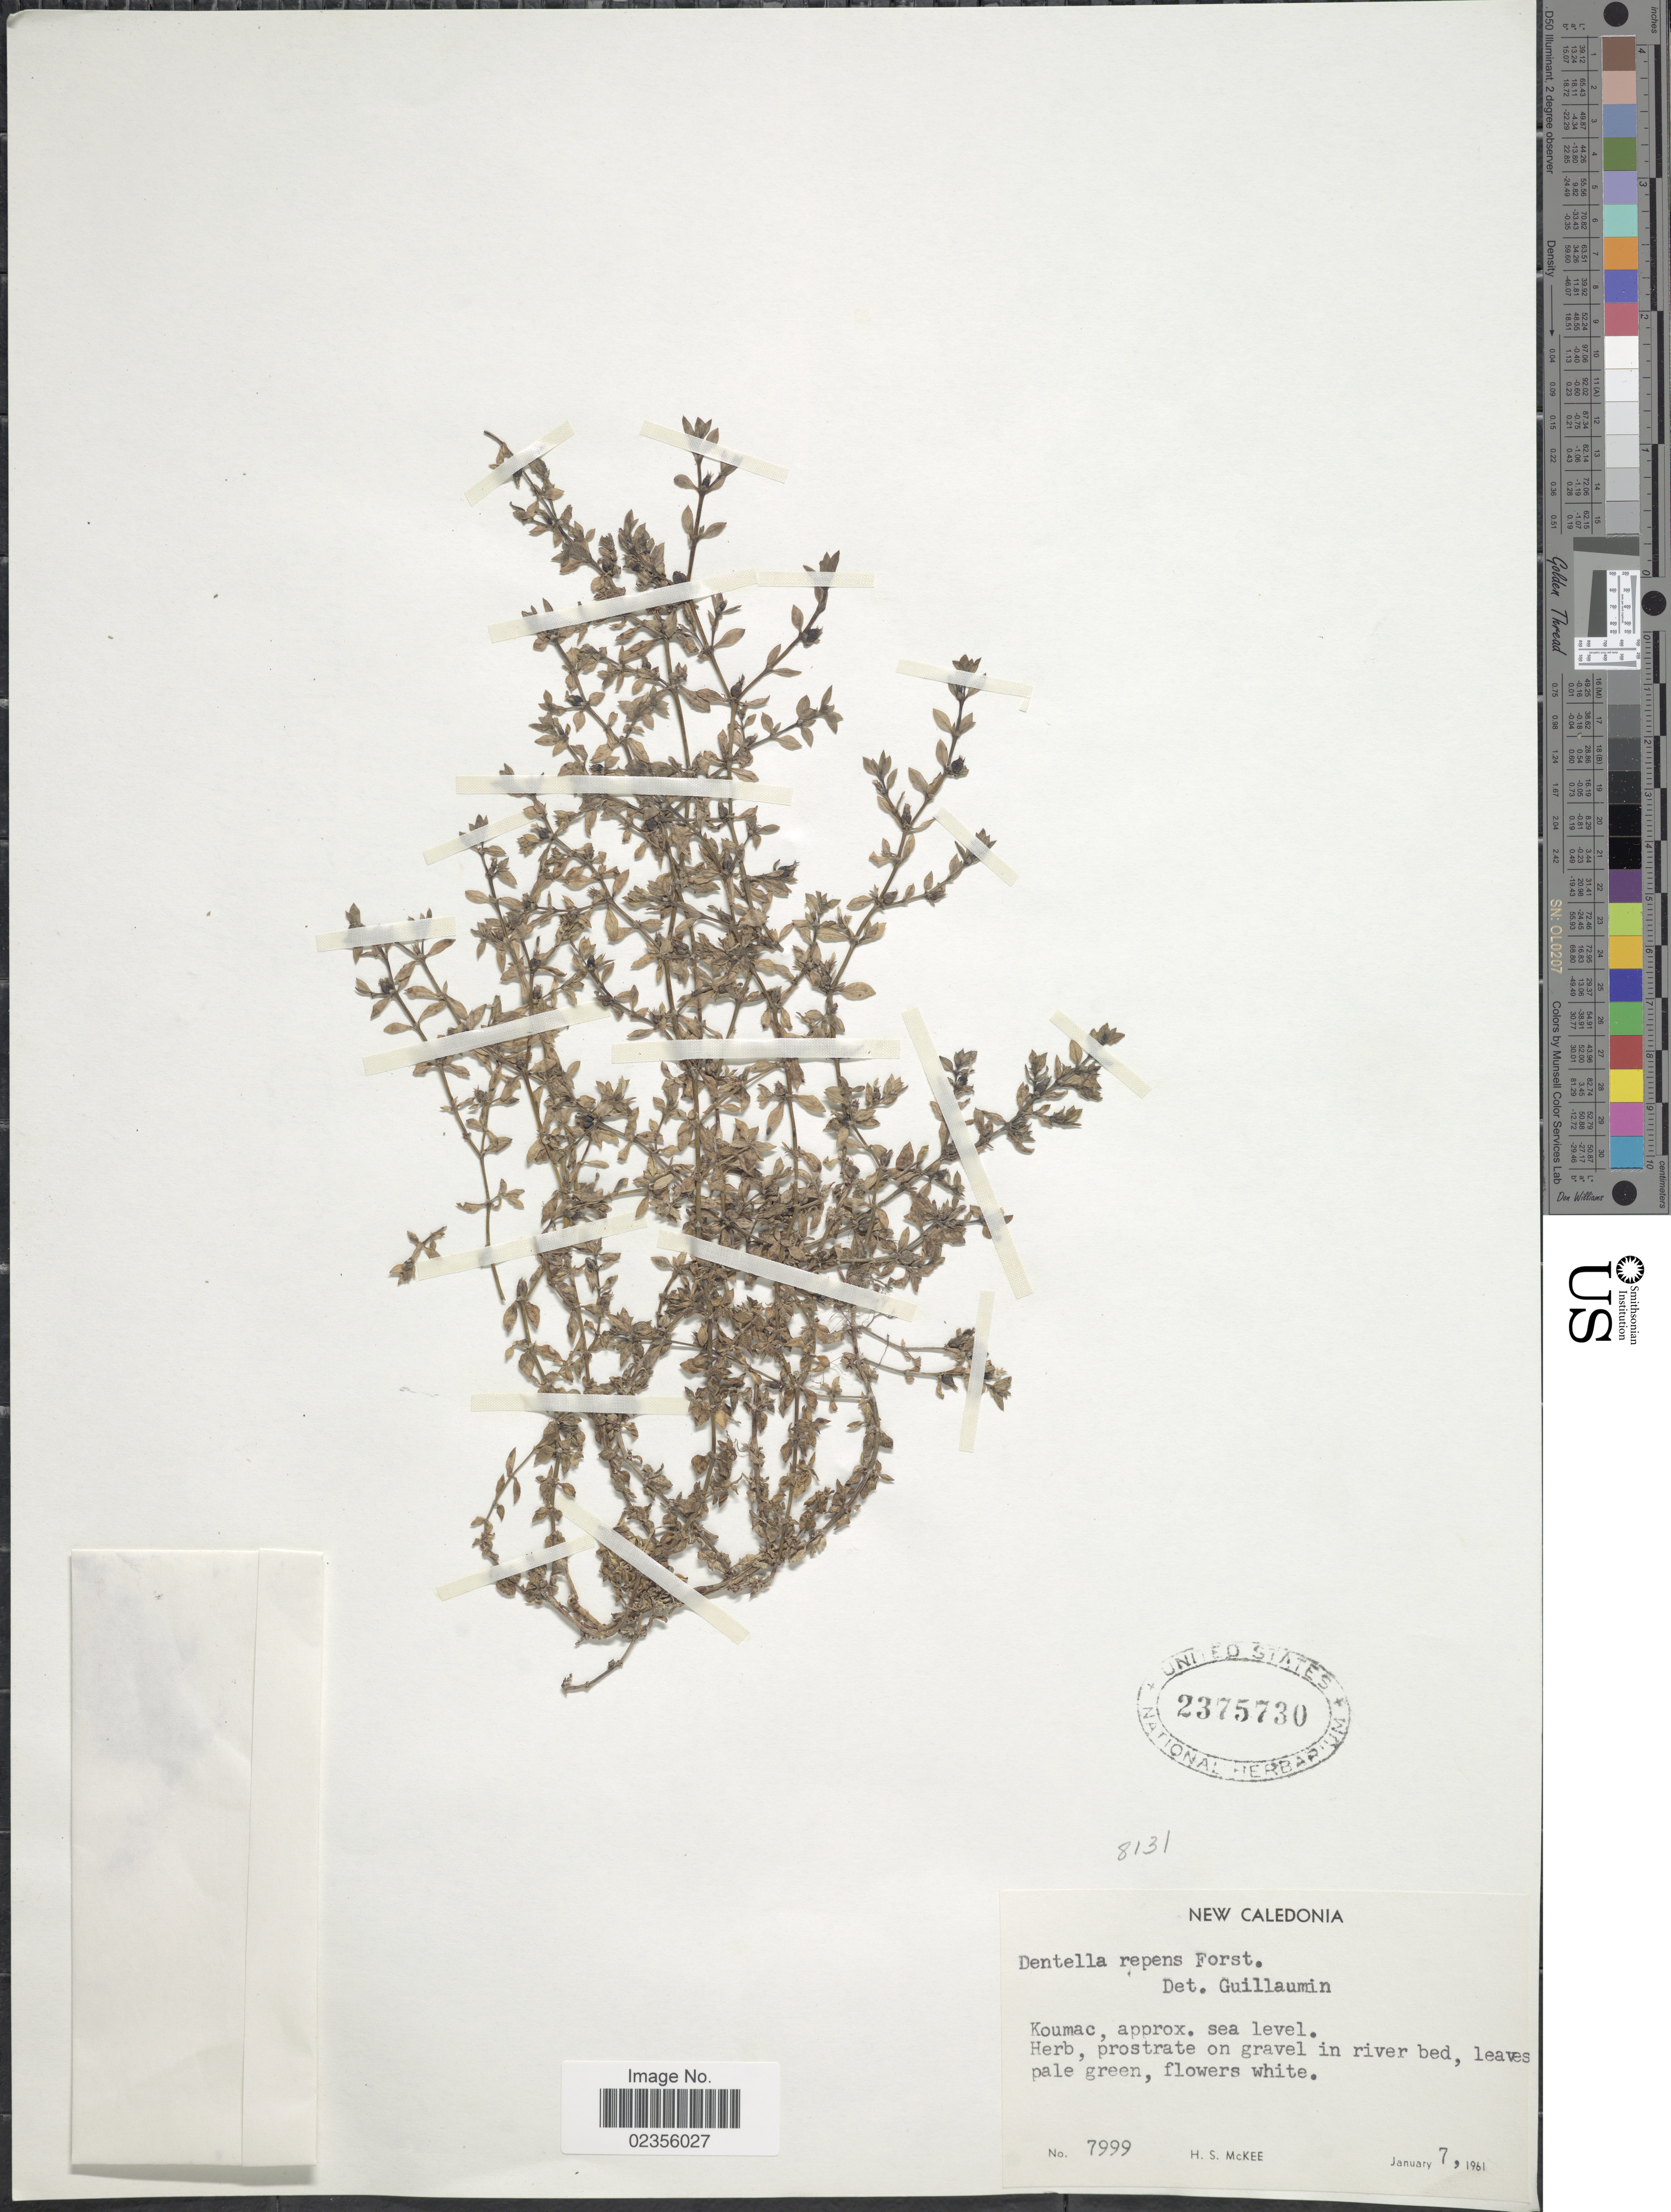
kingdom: Plantae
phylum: Tracheophyta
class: Magnoliopsida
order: Gentianales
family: Rubiaceae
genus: Dentella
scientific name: Dentella repens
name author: J.R. Forst. & G. Forst.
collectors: H. S. McKee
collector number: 7999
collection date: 1961-01-07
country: New Caledonia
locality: Koumac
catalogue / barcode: US 2375730